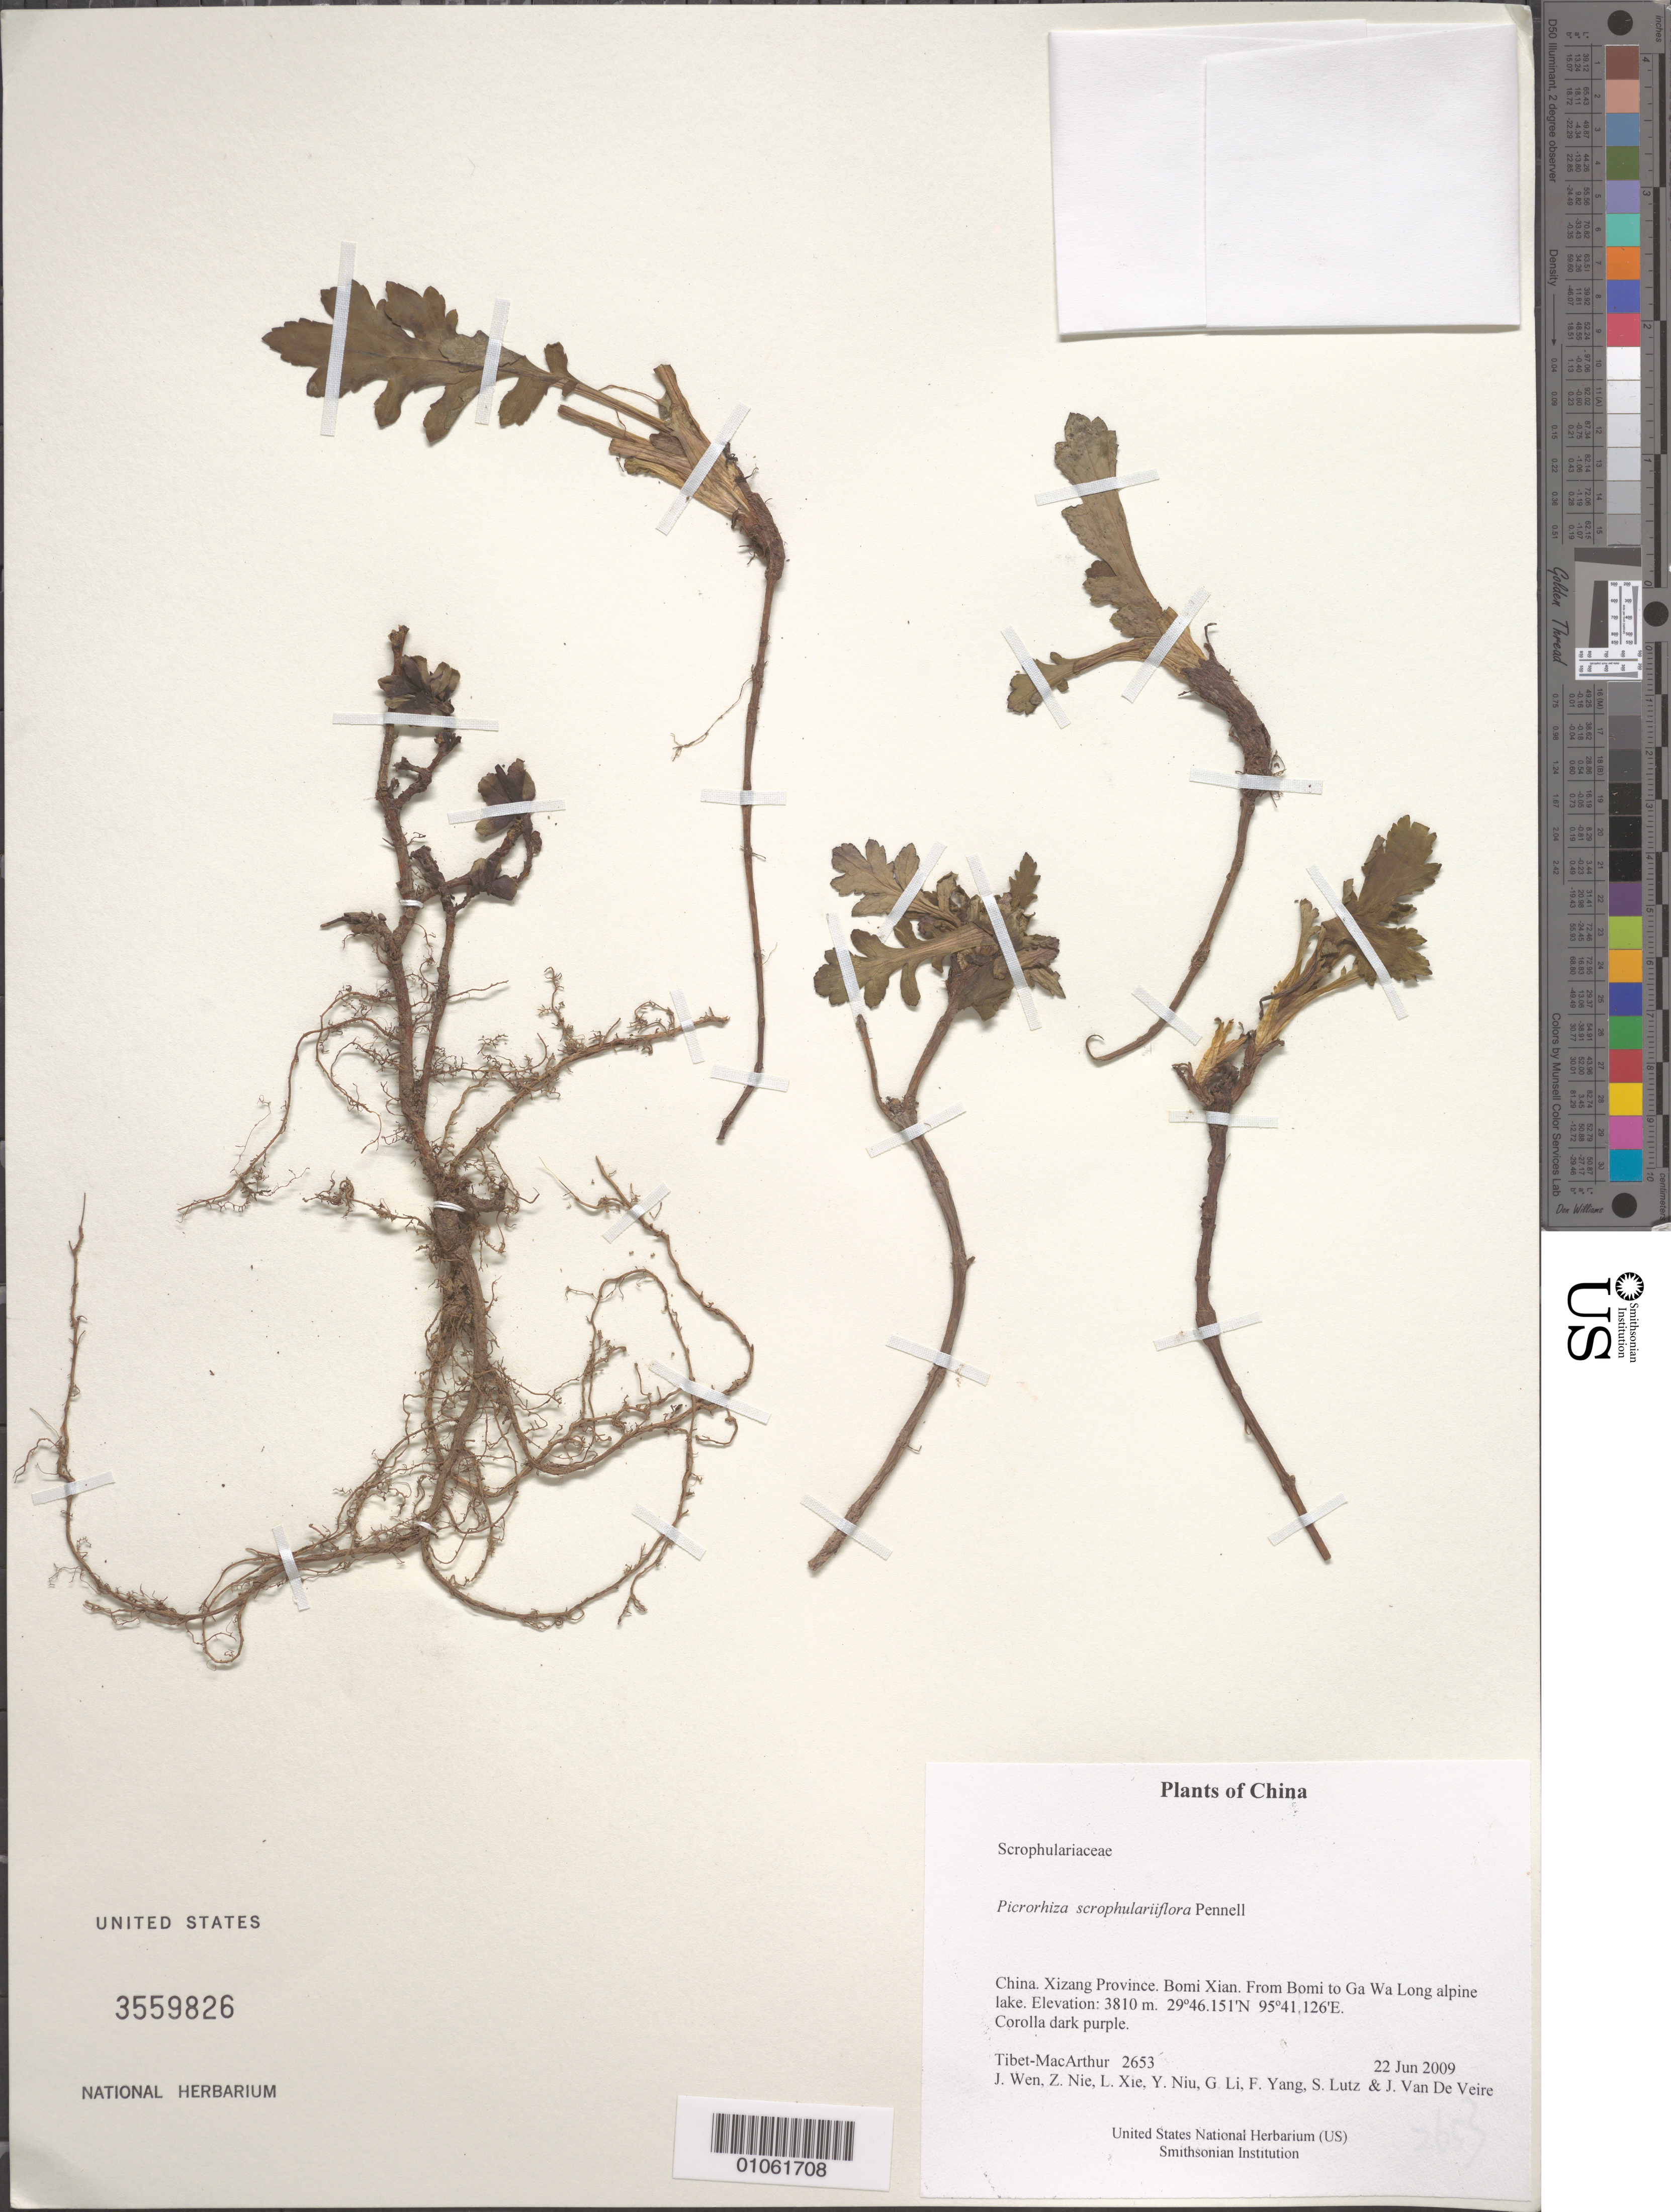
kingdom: Plantae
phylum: Tracheophyta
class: Magnoliopsida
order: Lamiales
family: Plantaginaceae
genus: Picrorhiza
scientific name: Picrorhiza scrophulariiflora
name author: Pennell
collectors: Tibet-MacArthur, J. Wen, Z. Nie, L. Xie, Y. Niu, G. Li, F. Yang, S. Lutz & J. Van De Veire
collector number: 2653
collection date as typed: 22 Jun 2009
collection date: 2009-06-22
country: China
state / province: Xizang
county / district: Bomi Xian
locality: From Bomi to Ga Wa Long alpine lake.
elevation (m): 3810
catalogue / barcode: US 3559826